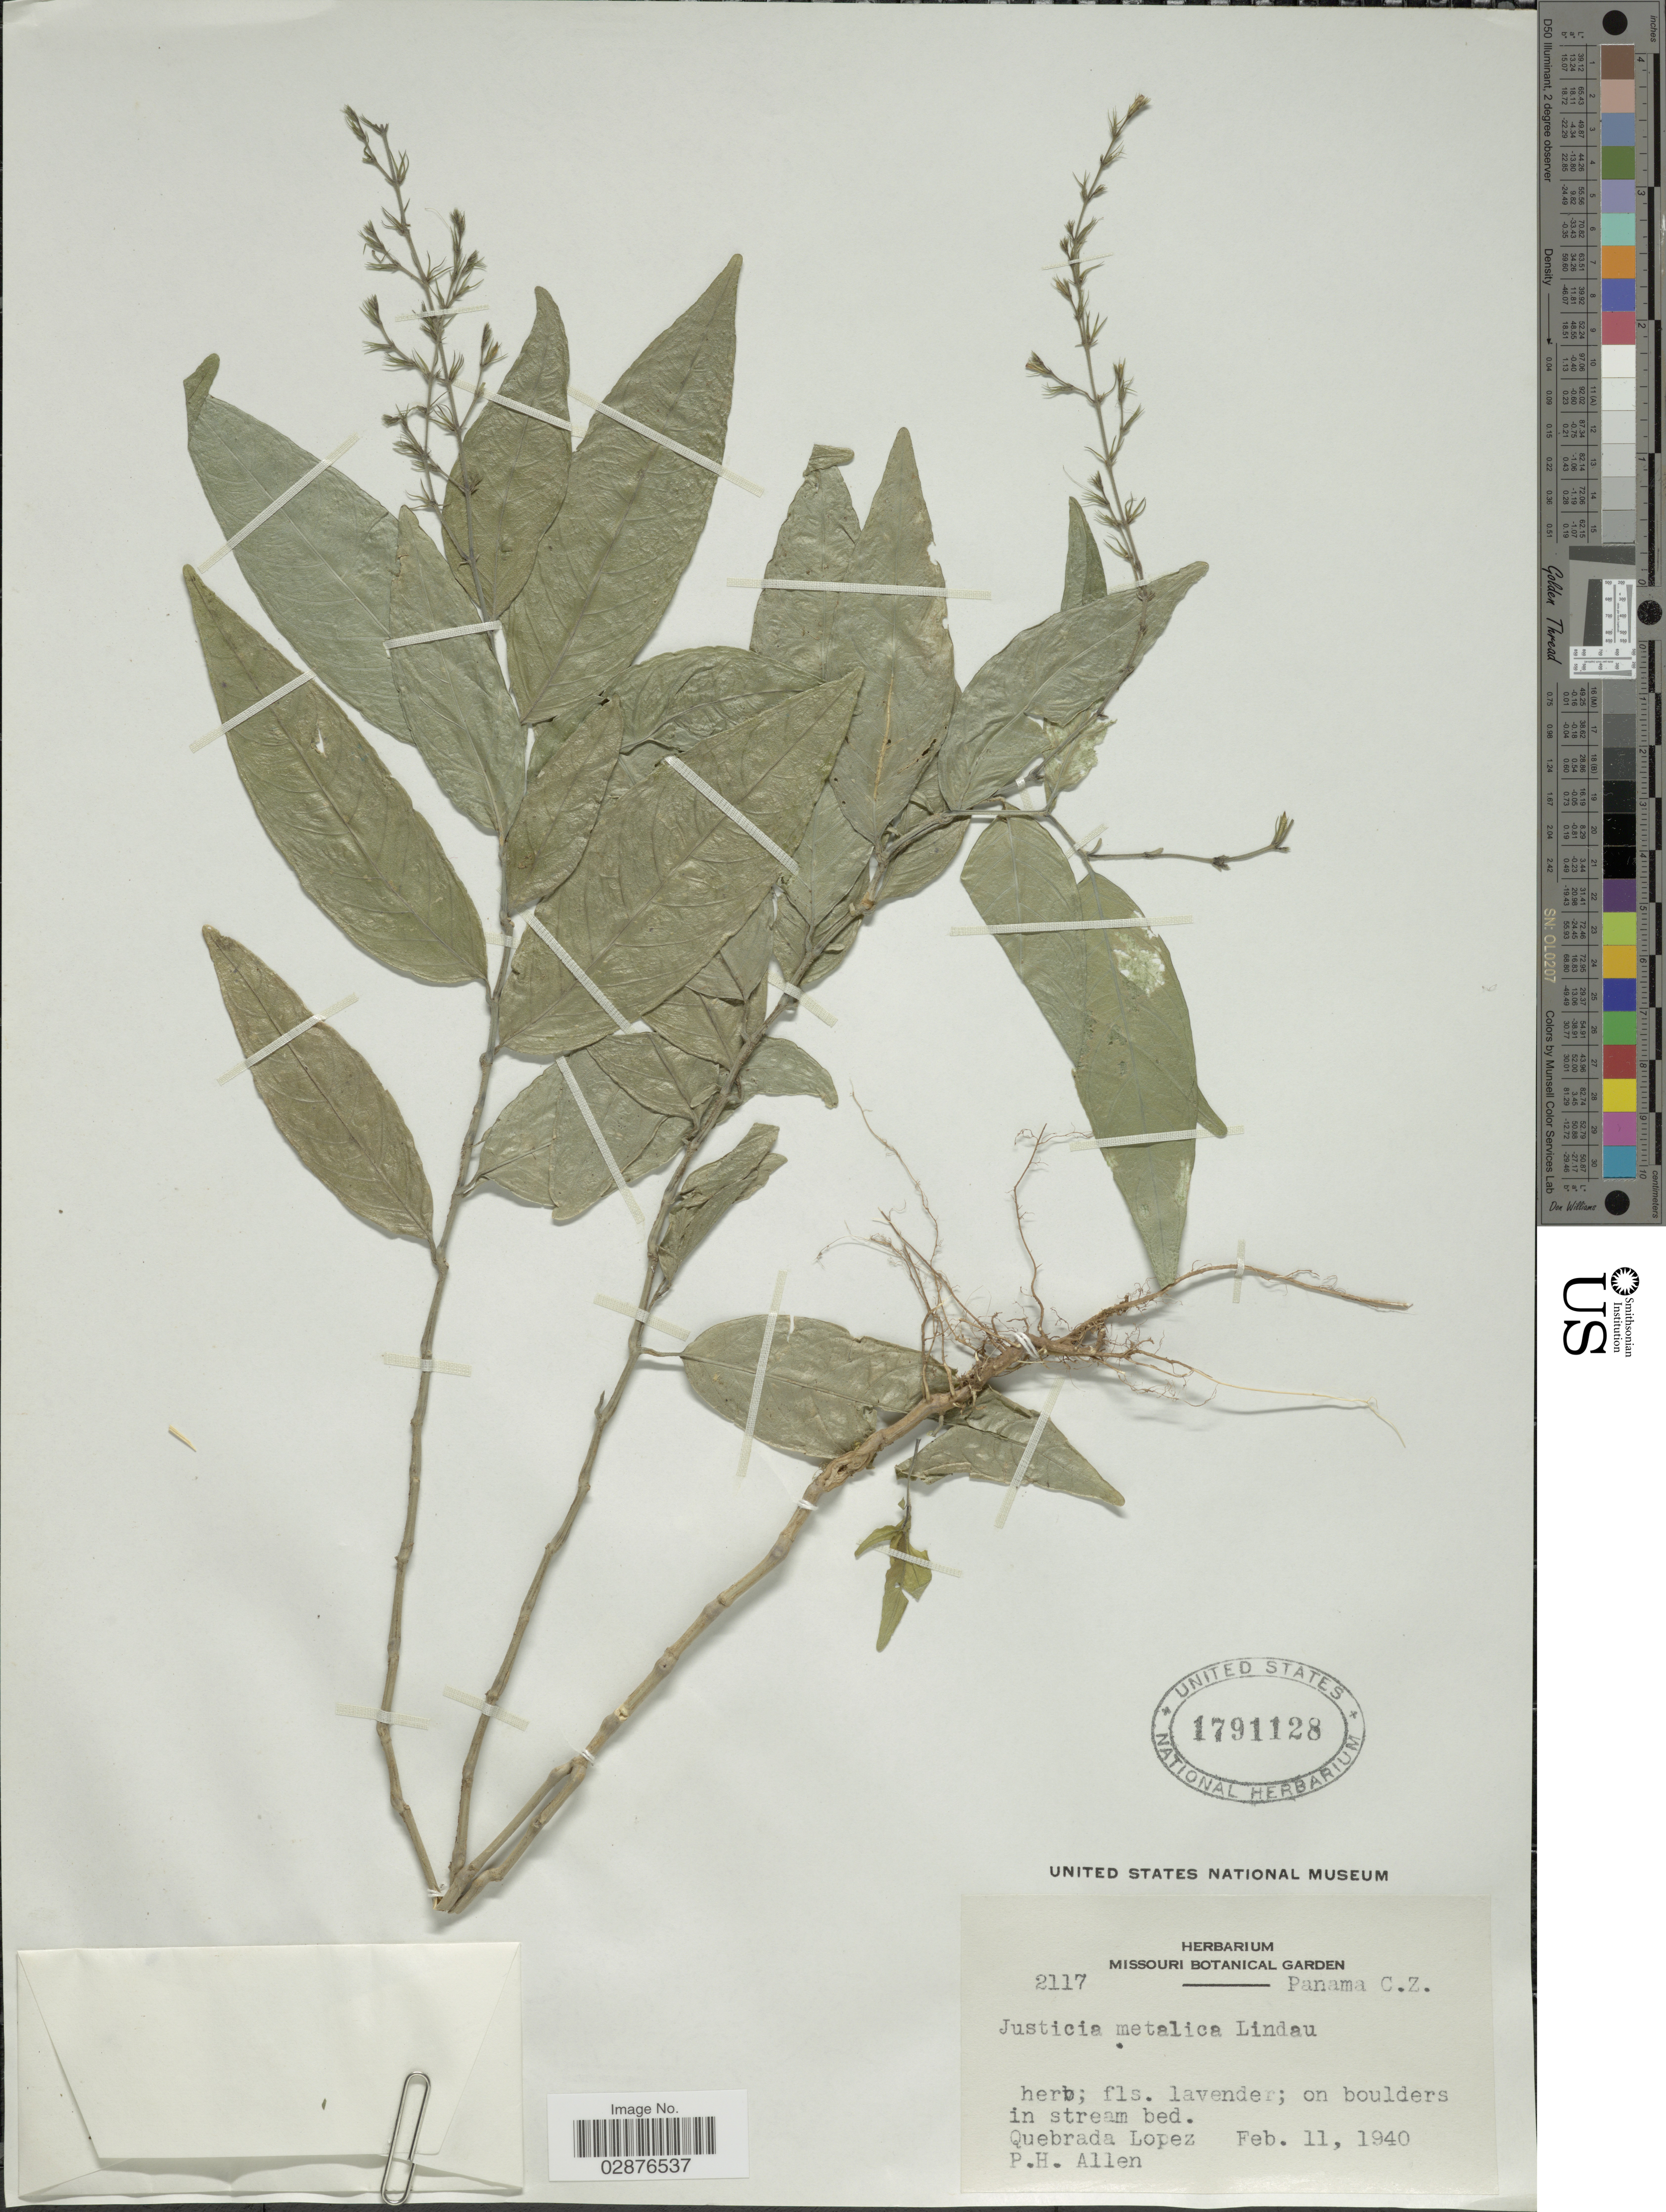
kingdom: Plantae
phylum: Tracheophyta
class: Magnoliopsida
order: Lamiales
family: Acanthaceae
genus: Justicia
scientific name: Justicia metallica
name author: Lindau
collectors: P. H. Allen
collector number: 2117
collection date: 1940-02-11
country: Panama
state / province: Colón / Panamá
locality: C.Z. Quebrada Lopez.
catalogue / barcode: US 1791128